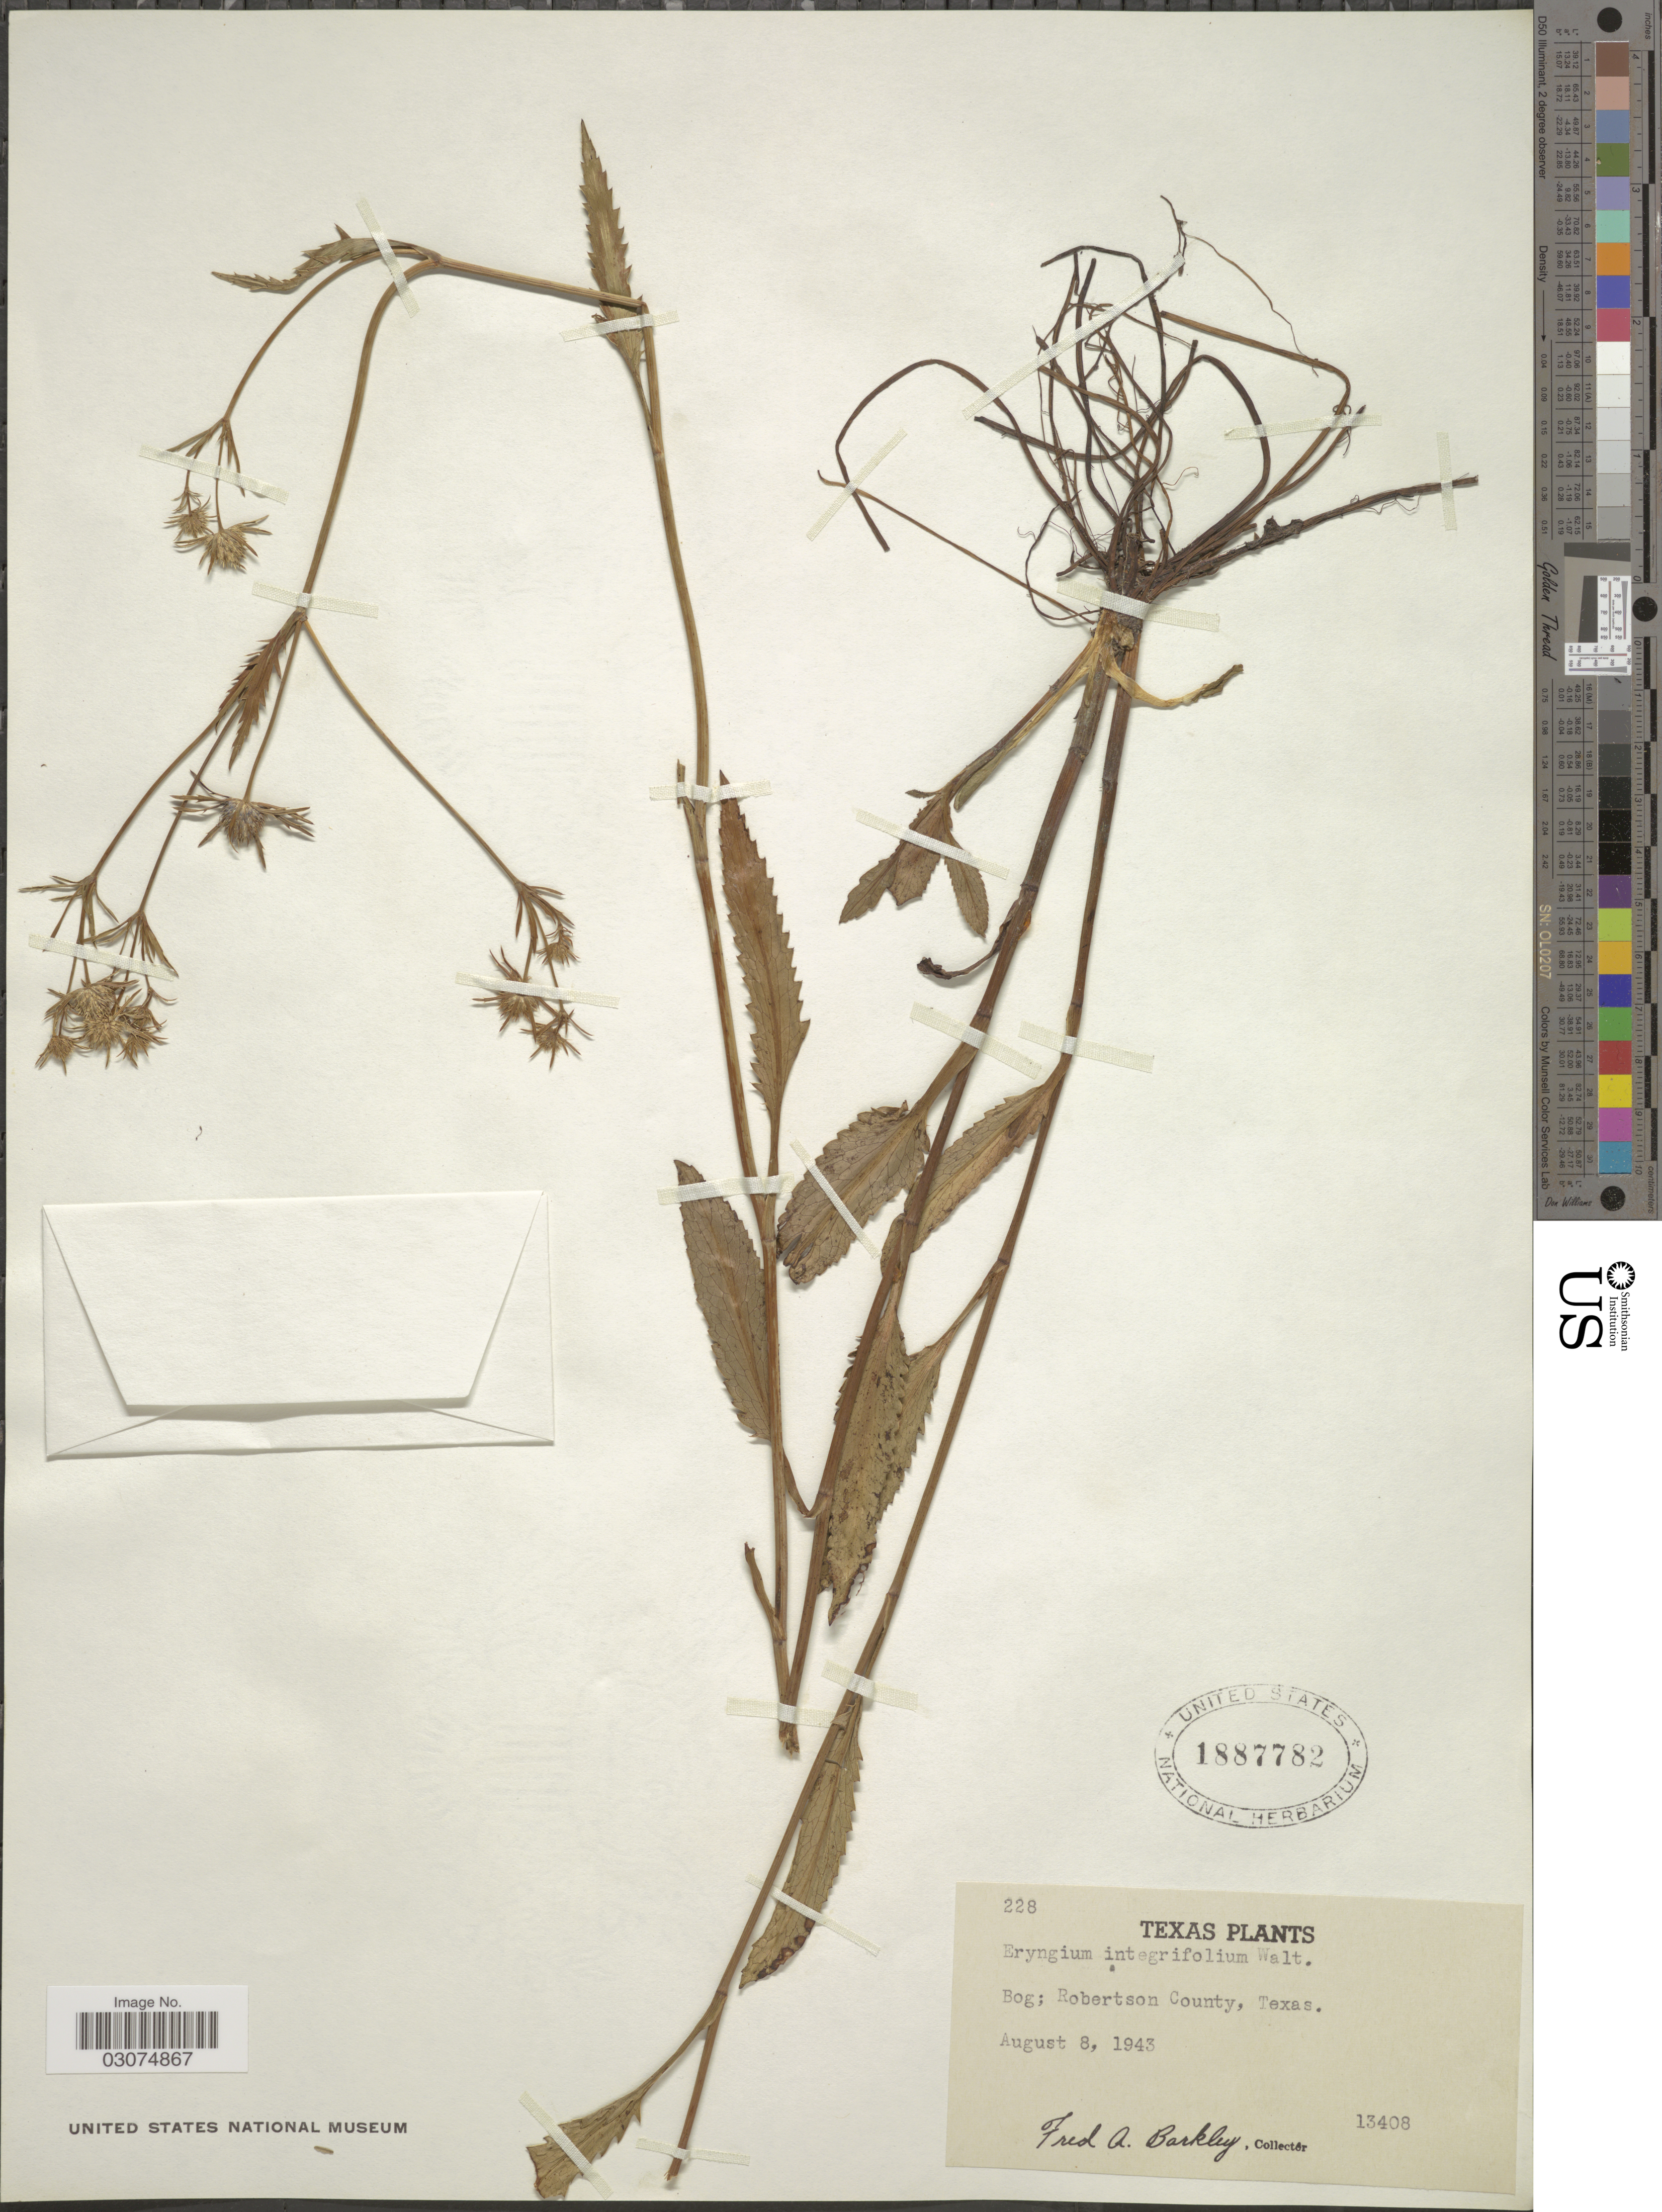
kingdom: Plantae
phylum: Tracheophyta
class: Magnoliopsida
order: Apiales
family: Apiaceae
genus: Eryngium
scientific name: Eryngium integrifolium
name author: Walter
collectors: F. A. Barkley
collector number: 13408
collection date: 1943-08-08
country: United States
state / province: Texas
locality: Bog; Robertson County.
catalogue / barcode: US 1887782